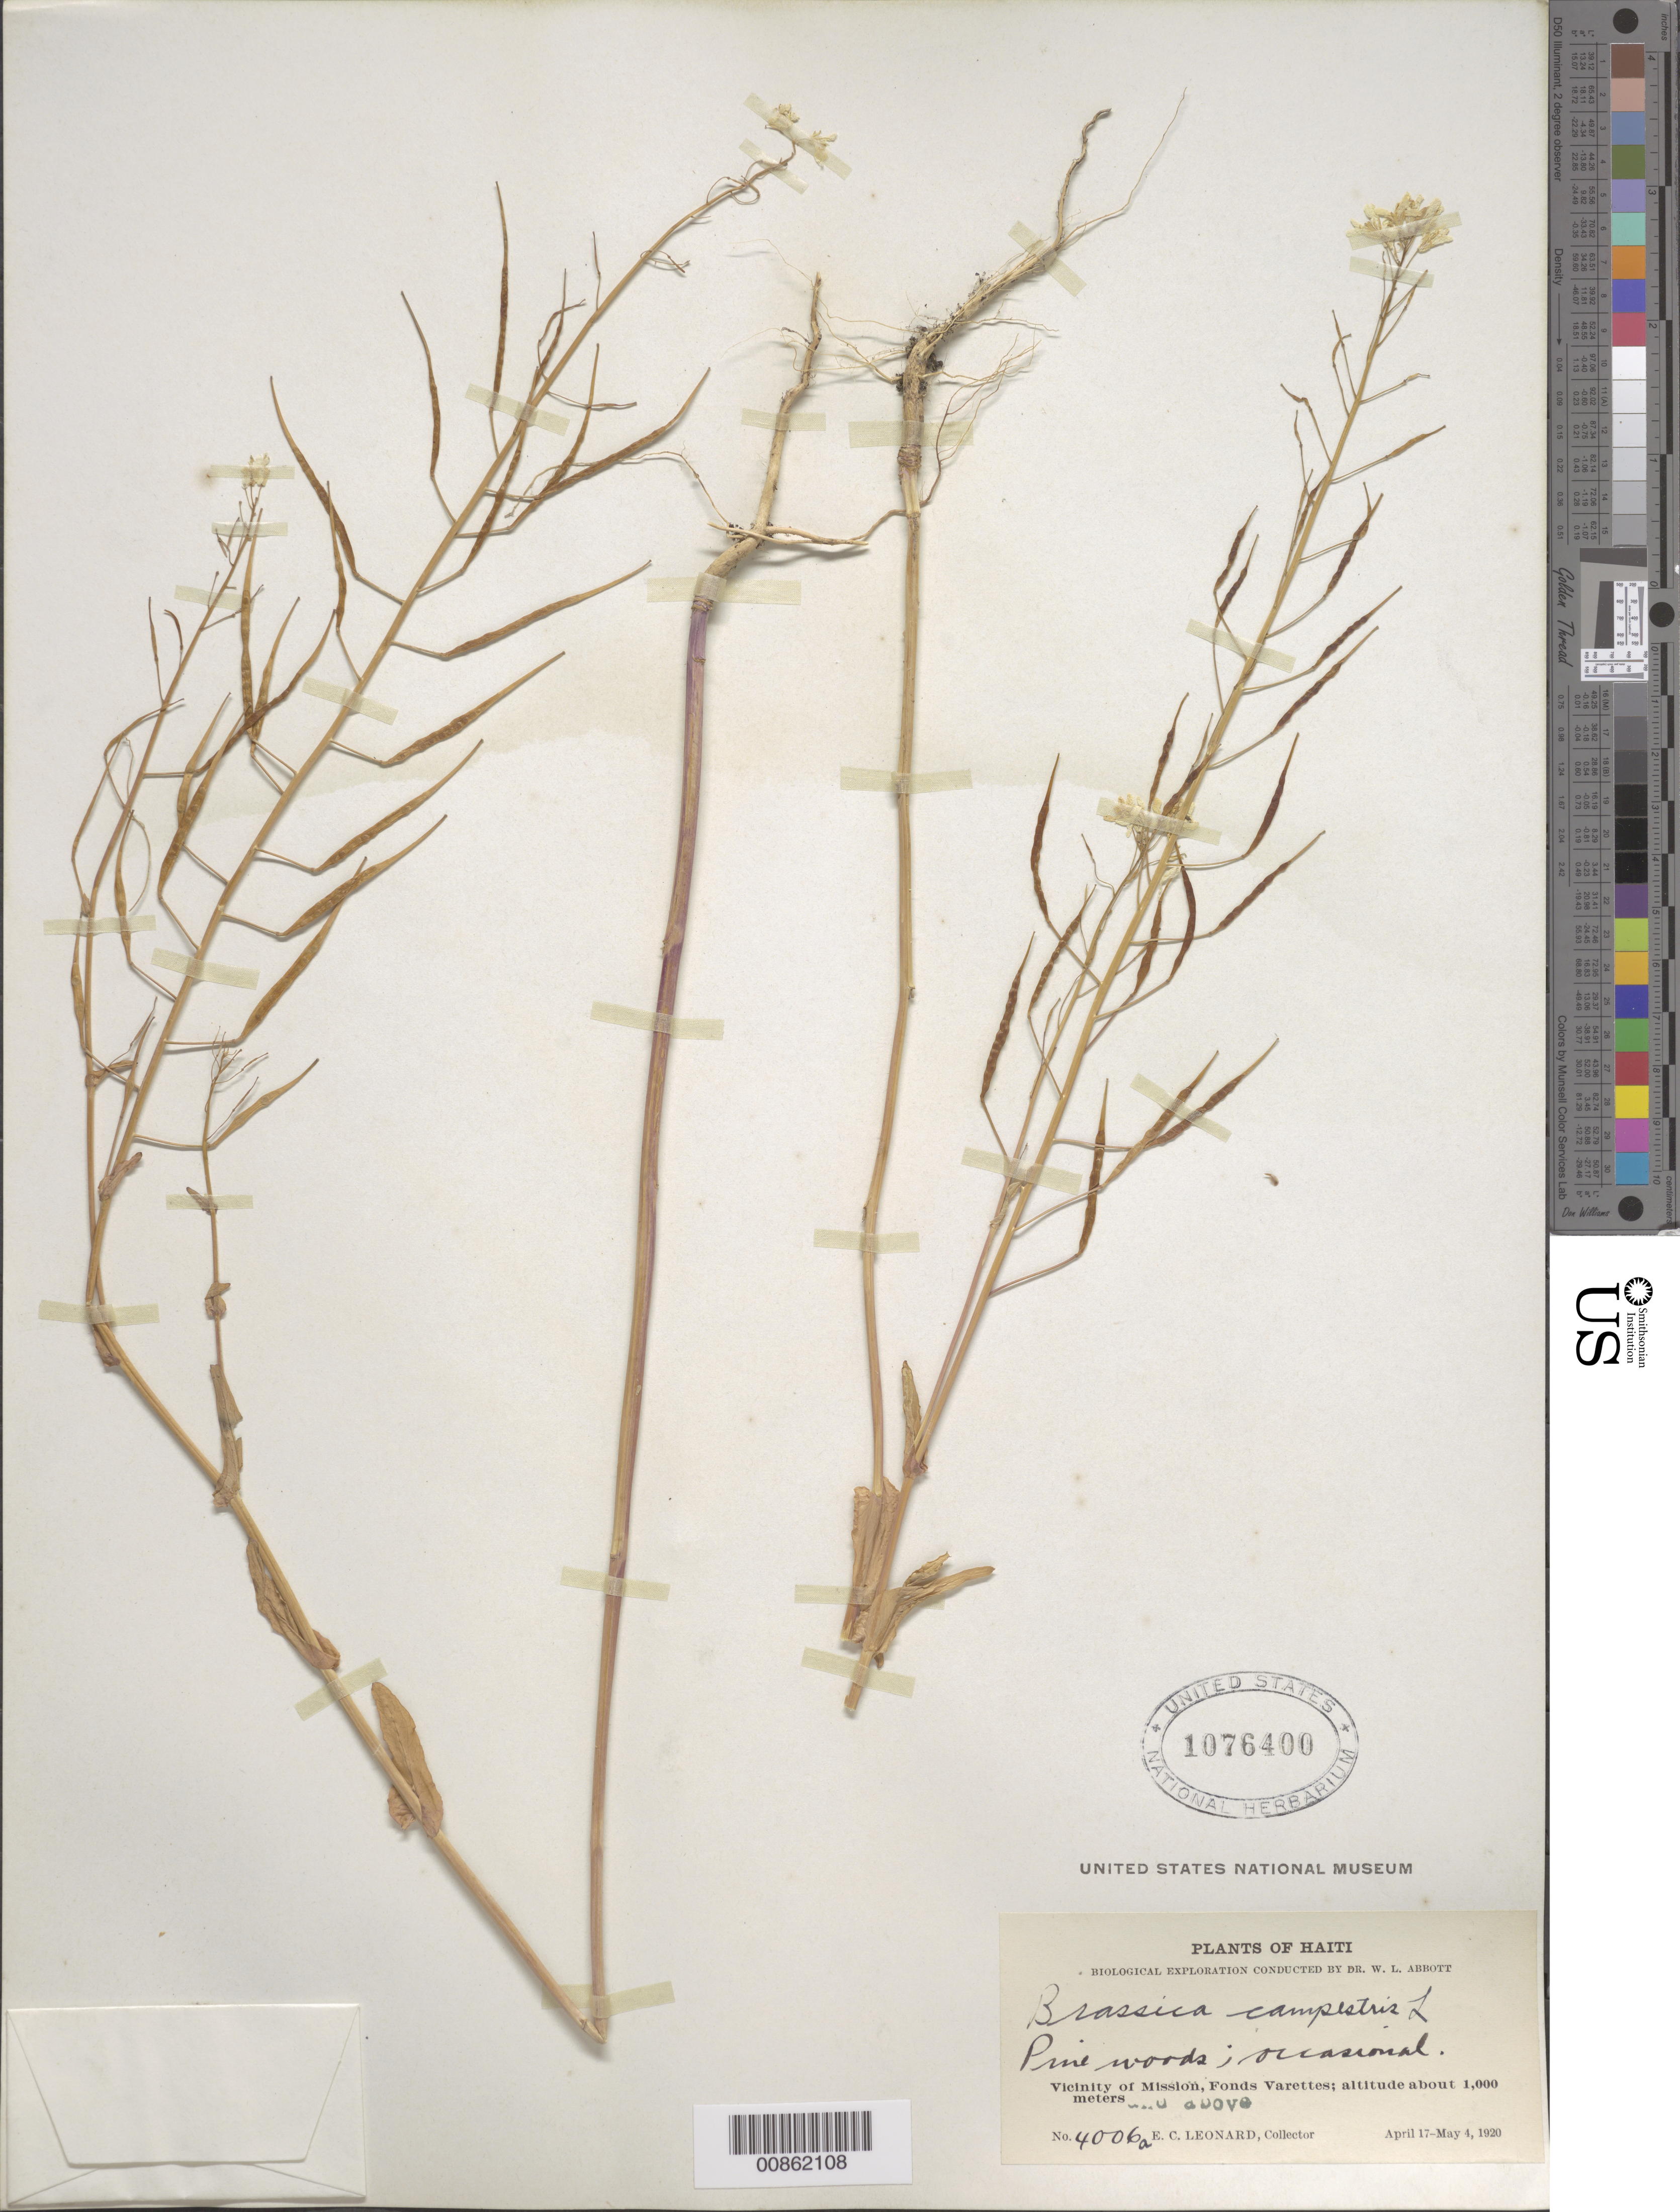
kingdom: Plantae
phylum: Tracheophyta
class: Magnoliopsida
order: Brassicales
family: Brassicaceae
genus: Brassica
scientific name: Brassica campestris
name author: L.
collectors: E. C. Leonard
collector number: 4006a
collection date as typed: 17 Apr 1920 to 04 May 1920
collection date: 1920-04-17/1920-05-04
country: Haiti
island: Hispaniola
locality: Vicinity of Mission, Fonds Varettes.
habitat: Pine woods.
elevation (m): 1000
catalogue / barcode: US 1076400